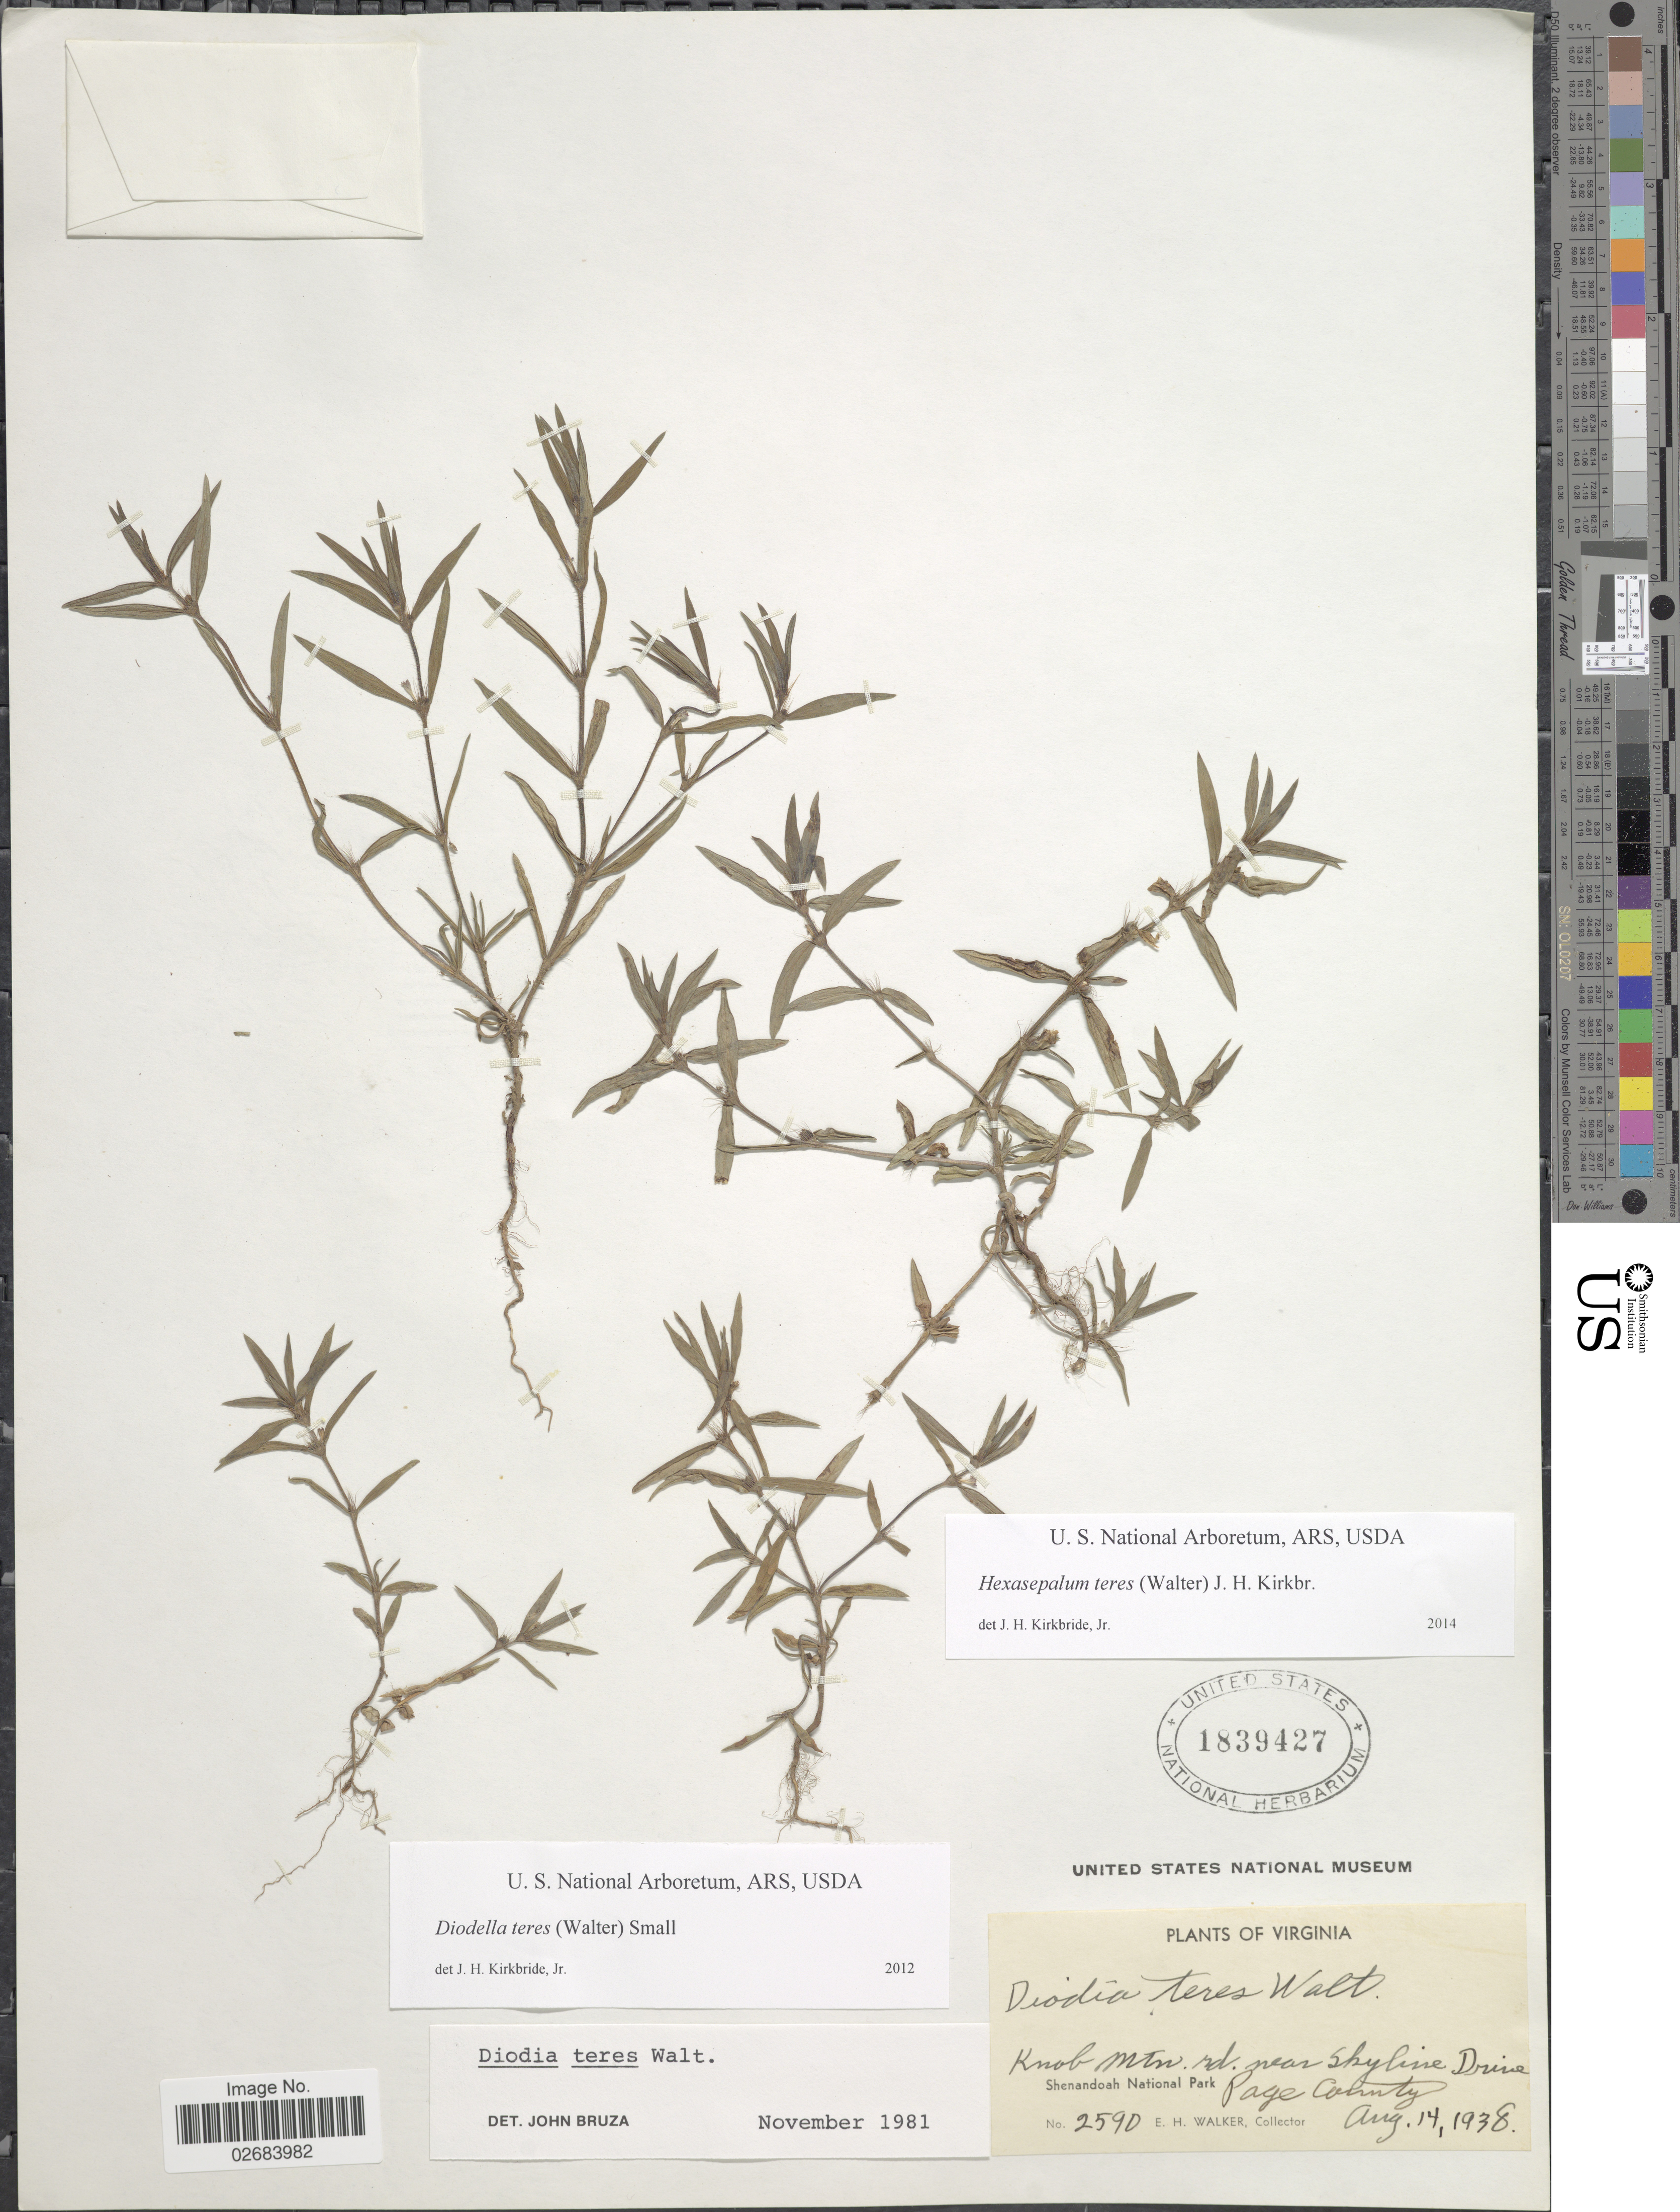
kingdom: Plantae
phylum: Tracheophyta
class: Magnoliopsida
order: Gentianales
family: Rubiaceae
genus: Diodia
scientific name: Diodia teres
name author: Walter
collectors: E. H. Walker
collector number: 2590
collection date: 1938-08-14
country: United States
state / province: Virginia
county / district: Page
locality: Knob Mtn. rd. near Skyline drive, Shenandoah National Park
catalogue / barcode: US 1839427